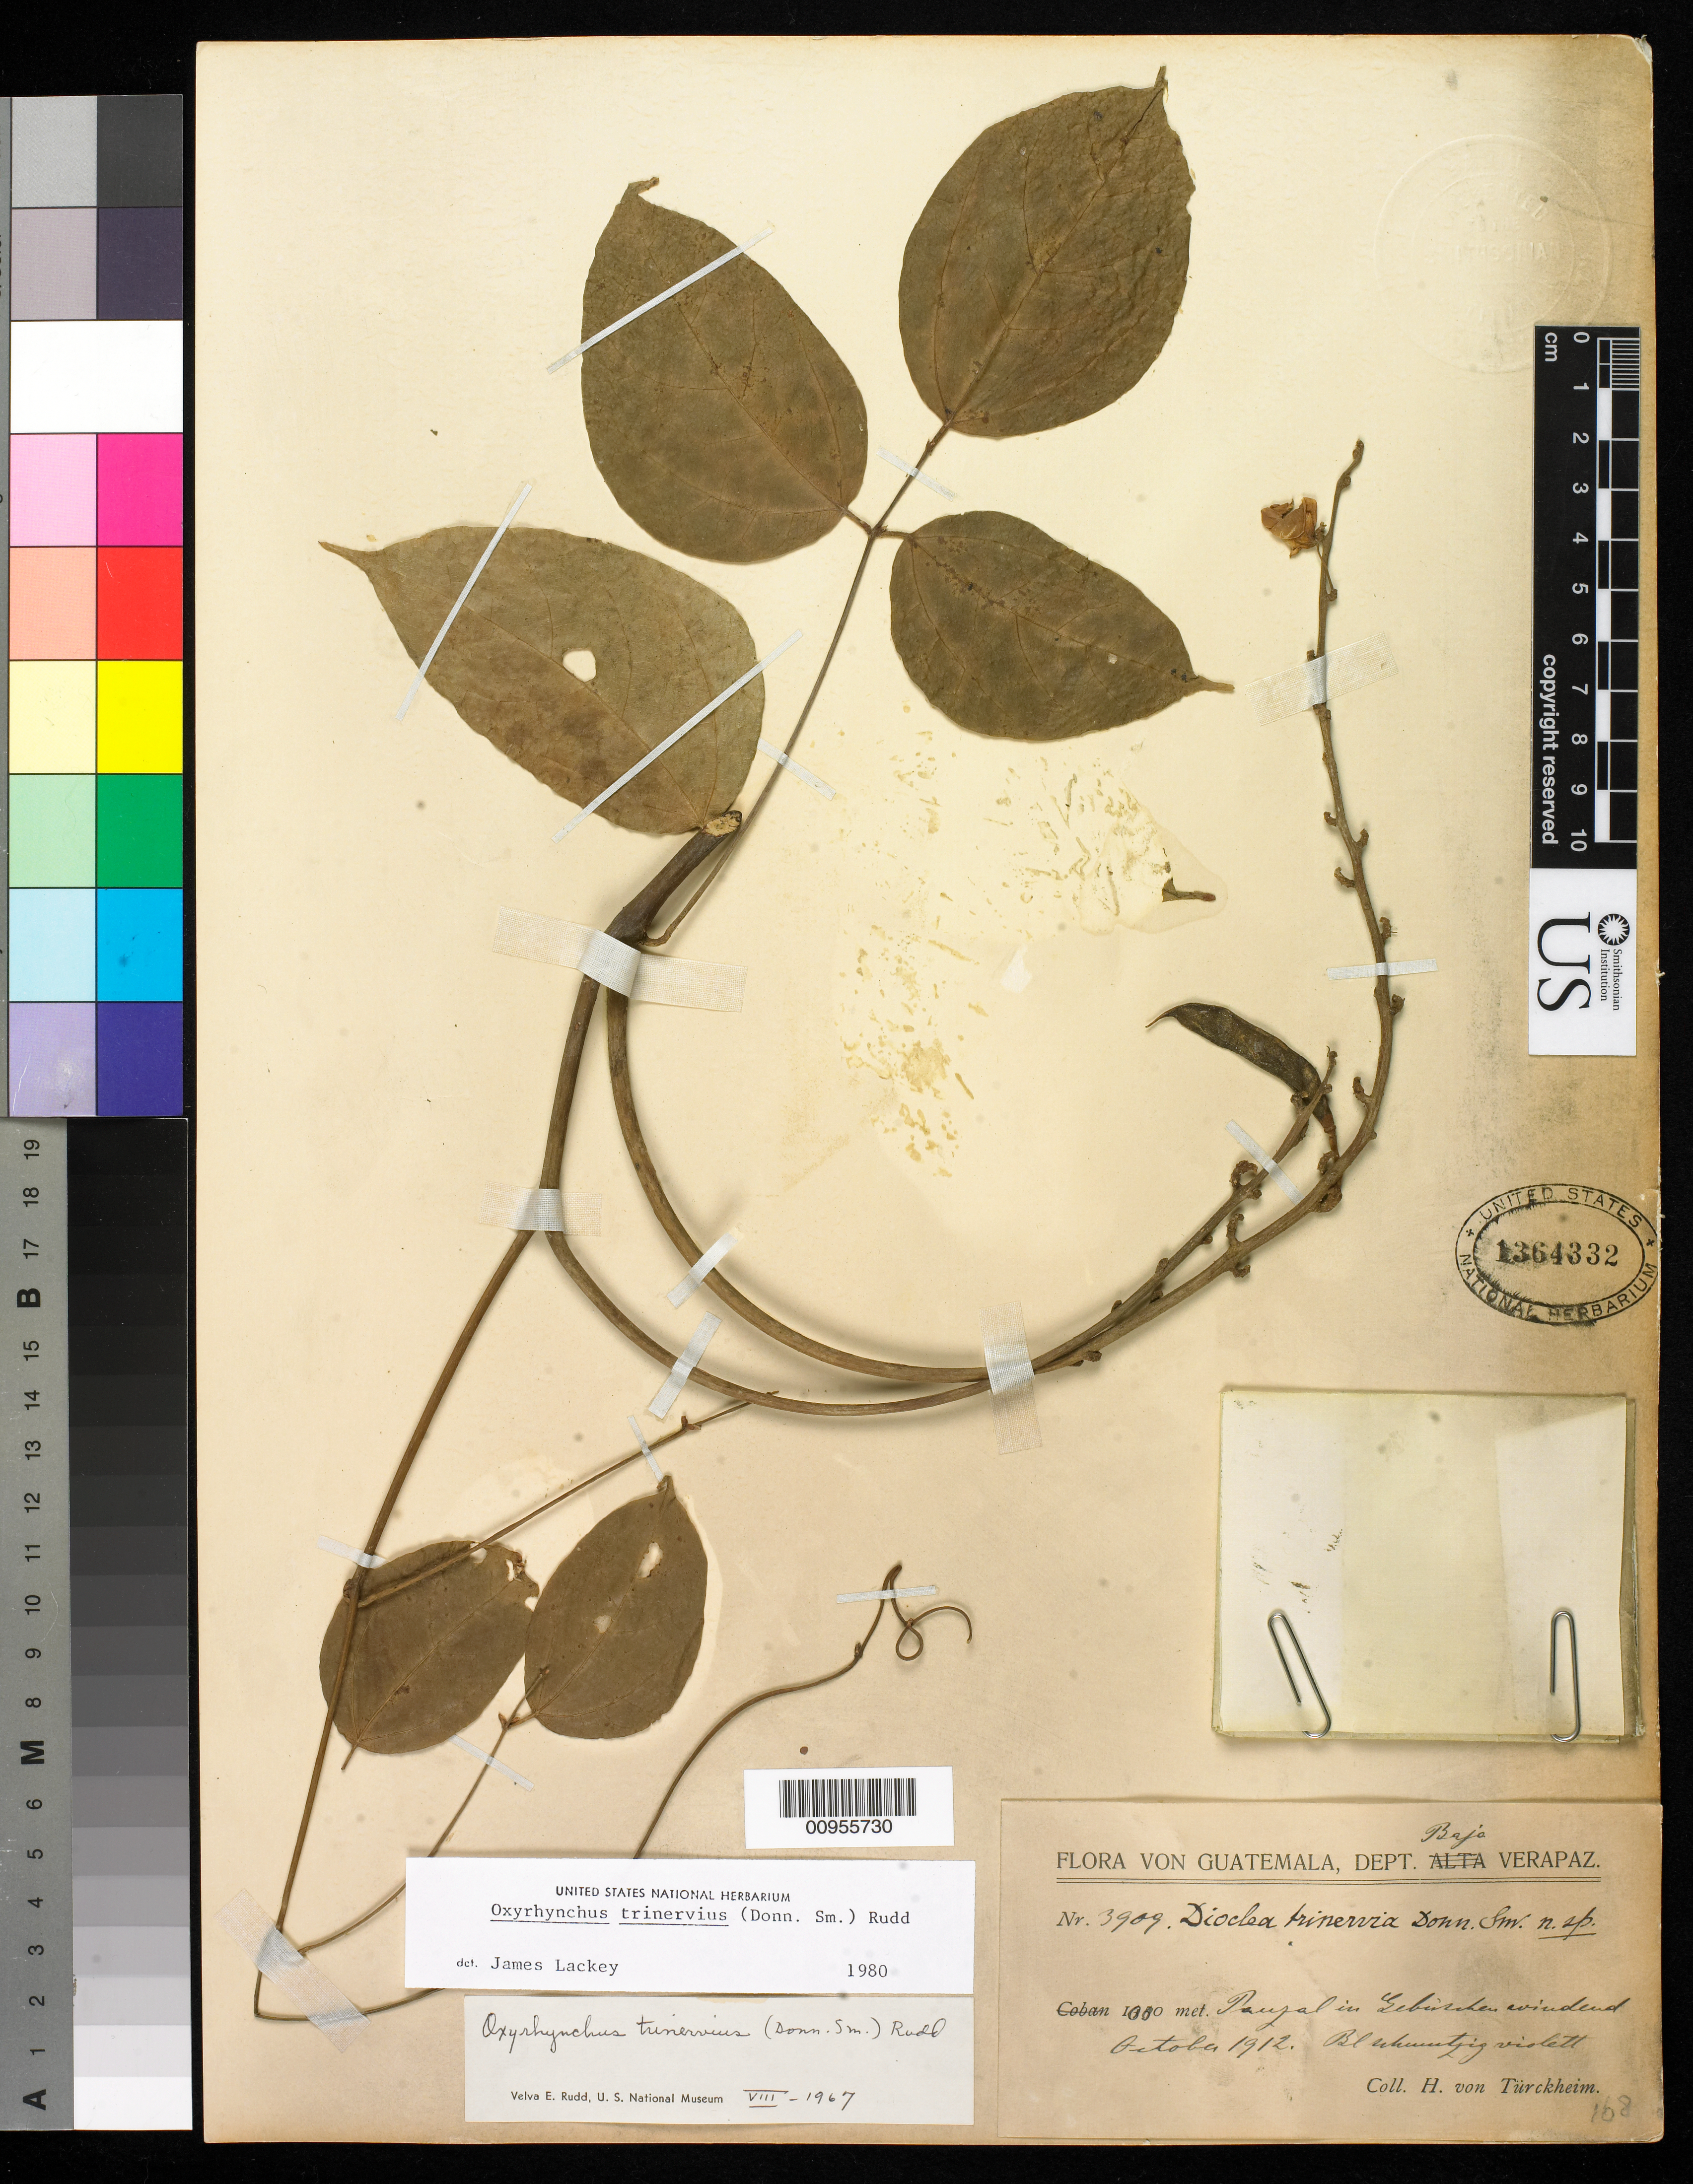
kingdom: Plantae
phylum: Tracheophyta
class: Magnoliopsida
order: Fabales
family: Fabaceae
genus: Dioclea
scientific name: Dioclea trinervia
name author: Donn. Sm.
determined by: Lackey, J.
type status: Syntype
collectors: H. von Türckheim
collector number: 3909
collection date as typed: Oct 1912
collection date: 1912-10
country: Guatemala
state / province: Baja Verapaz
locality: Panzal.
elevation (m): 1000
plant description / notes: Lectotype is Cook & Griggs 140 as (effectively) designated by V.E. Rudd, Phytologia 15: 291 (1967).; Specimen ex John Donnell Smith herbarium.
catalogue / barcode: US 1364332